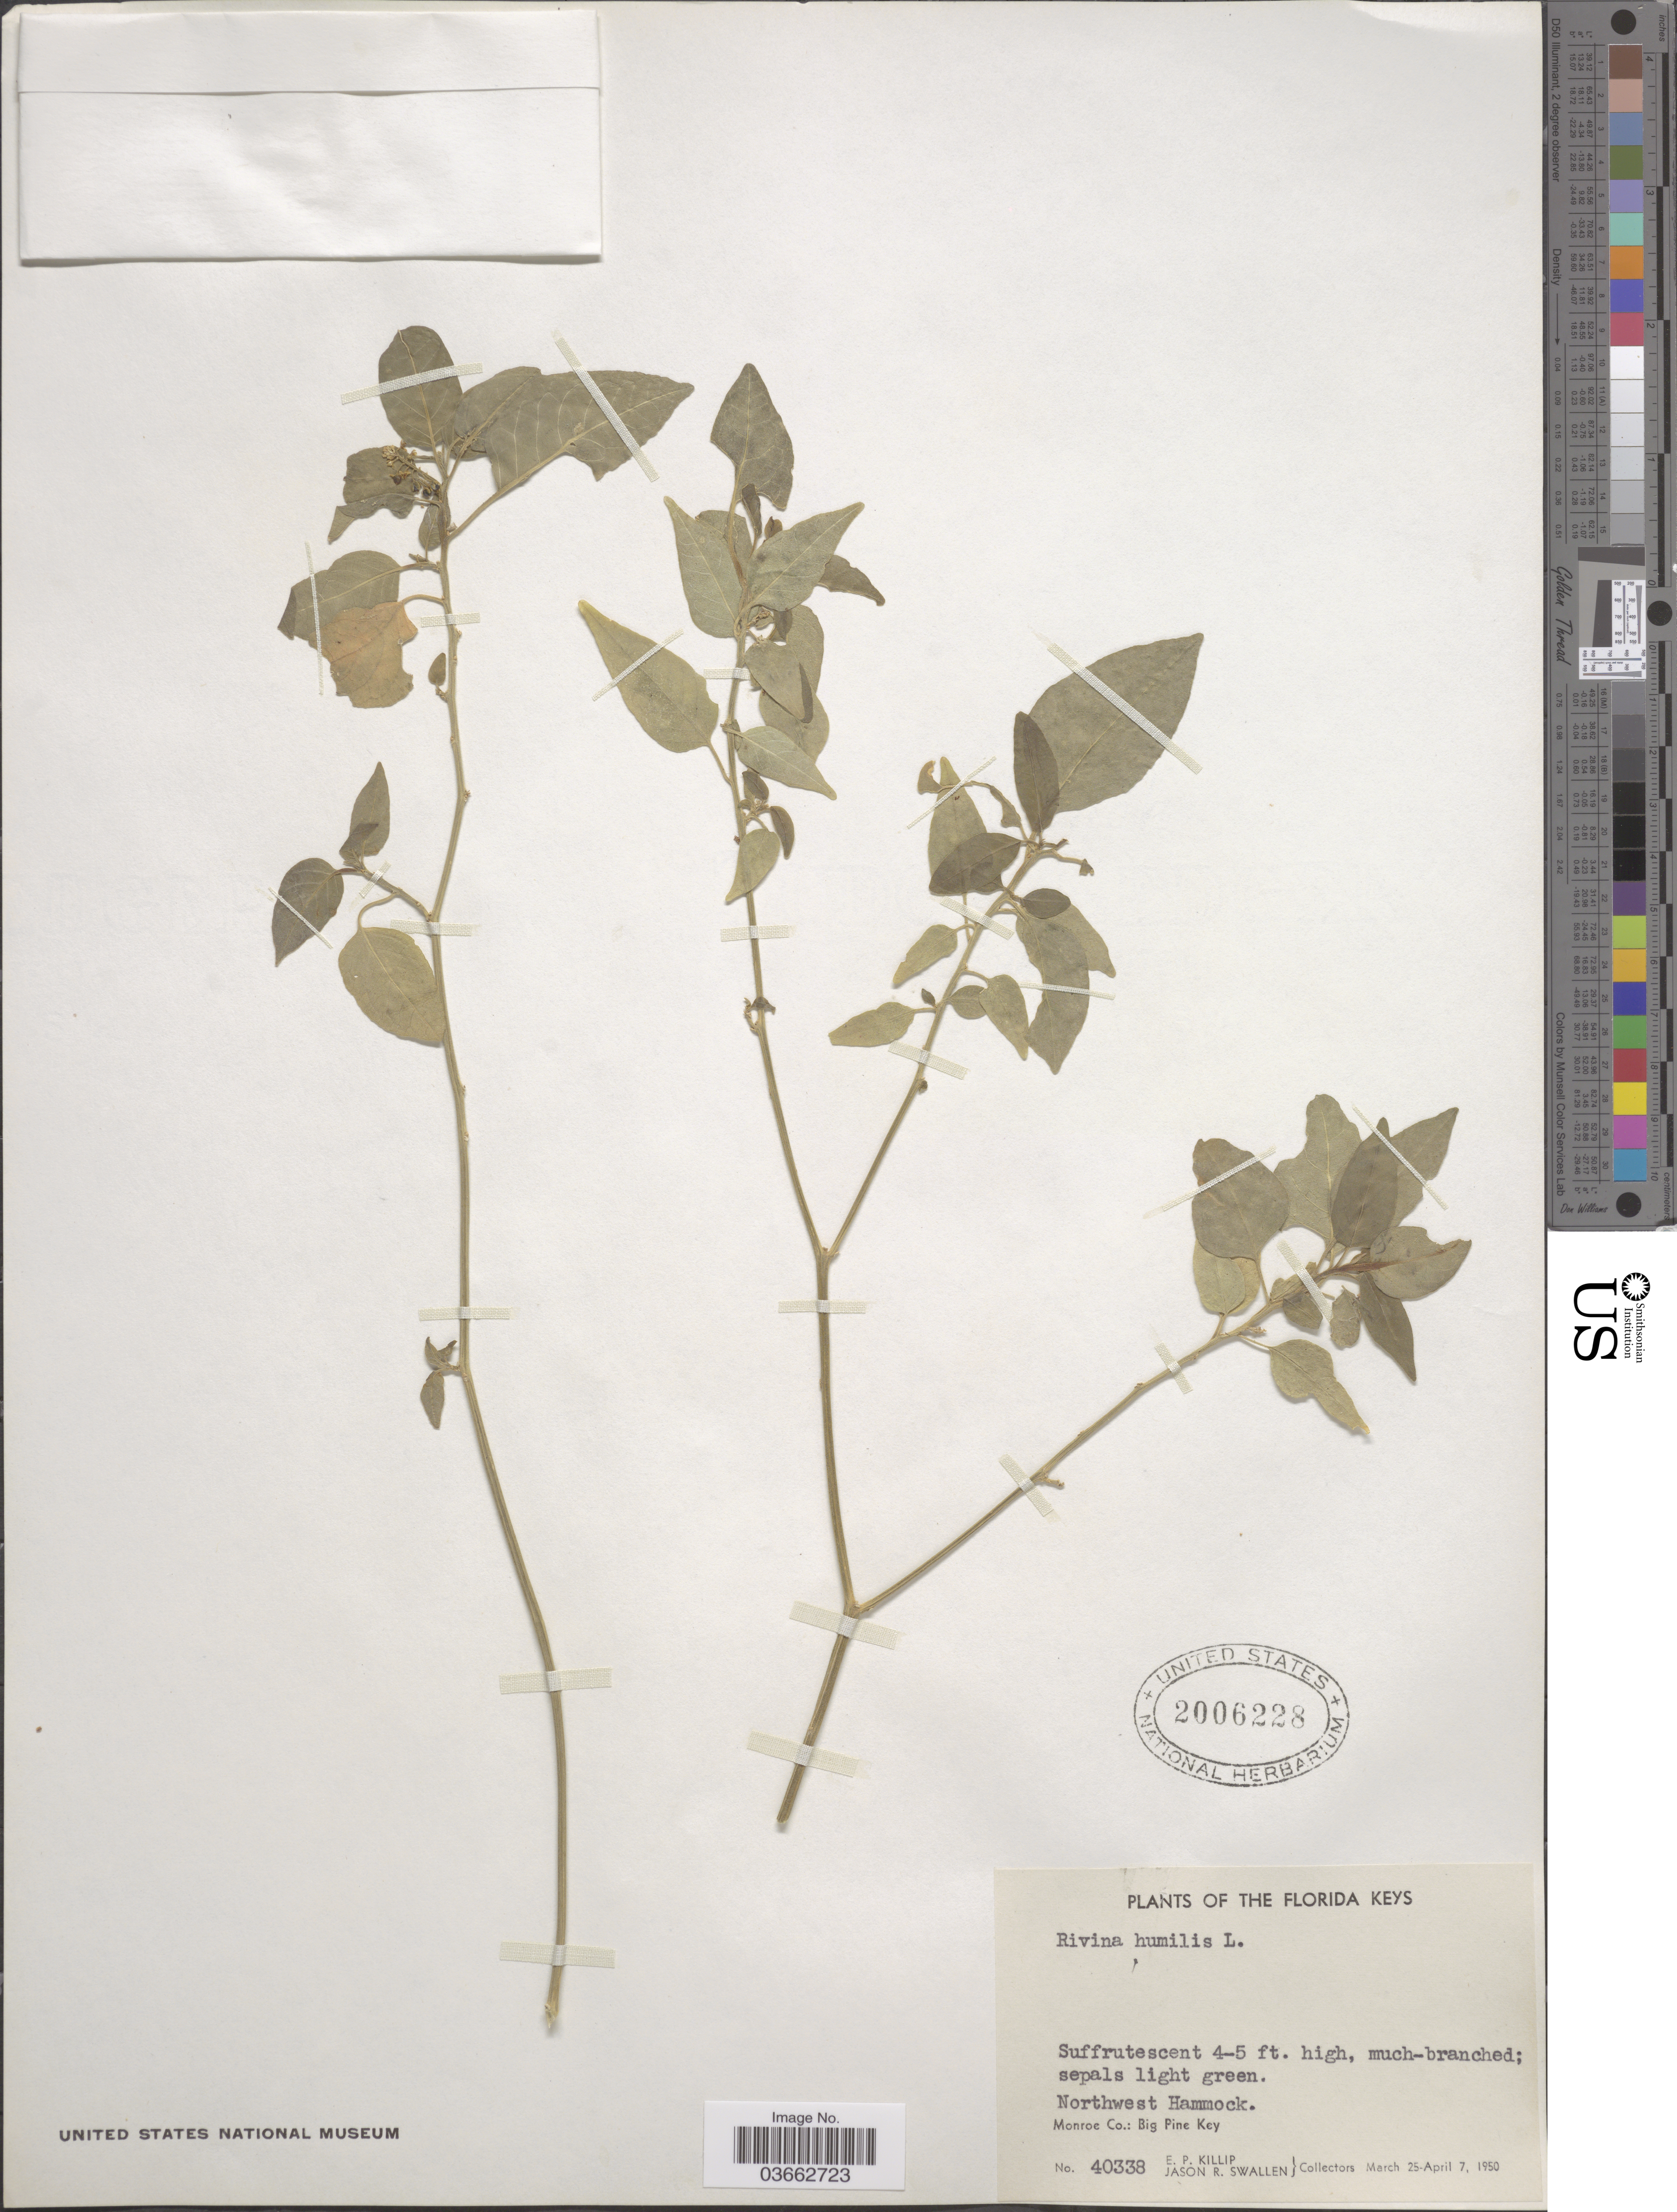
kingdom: Plantae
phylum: Tracheophyta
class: Magnoliopsida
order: Caryophyllales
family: Phytolaccaceae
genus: Rivina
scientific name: Rivina humilis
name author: L.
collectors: E. P. Killip & J. R. Swallen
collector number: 40338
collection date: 1950-03-25/1950-04-07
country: United States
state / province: Florida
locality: The Florida Keys. Northwest Hammock. Monroe Co.: Big Pine Key.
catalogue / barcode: US 2006228